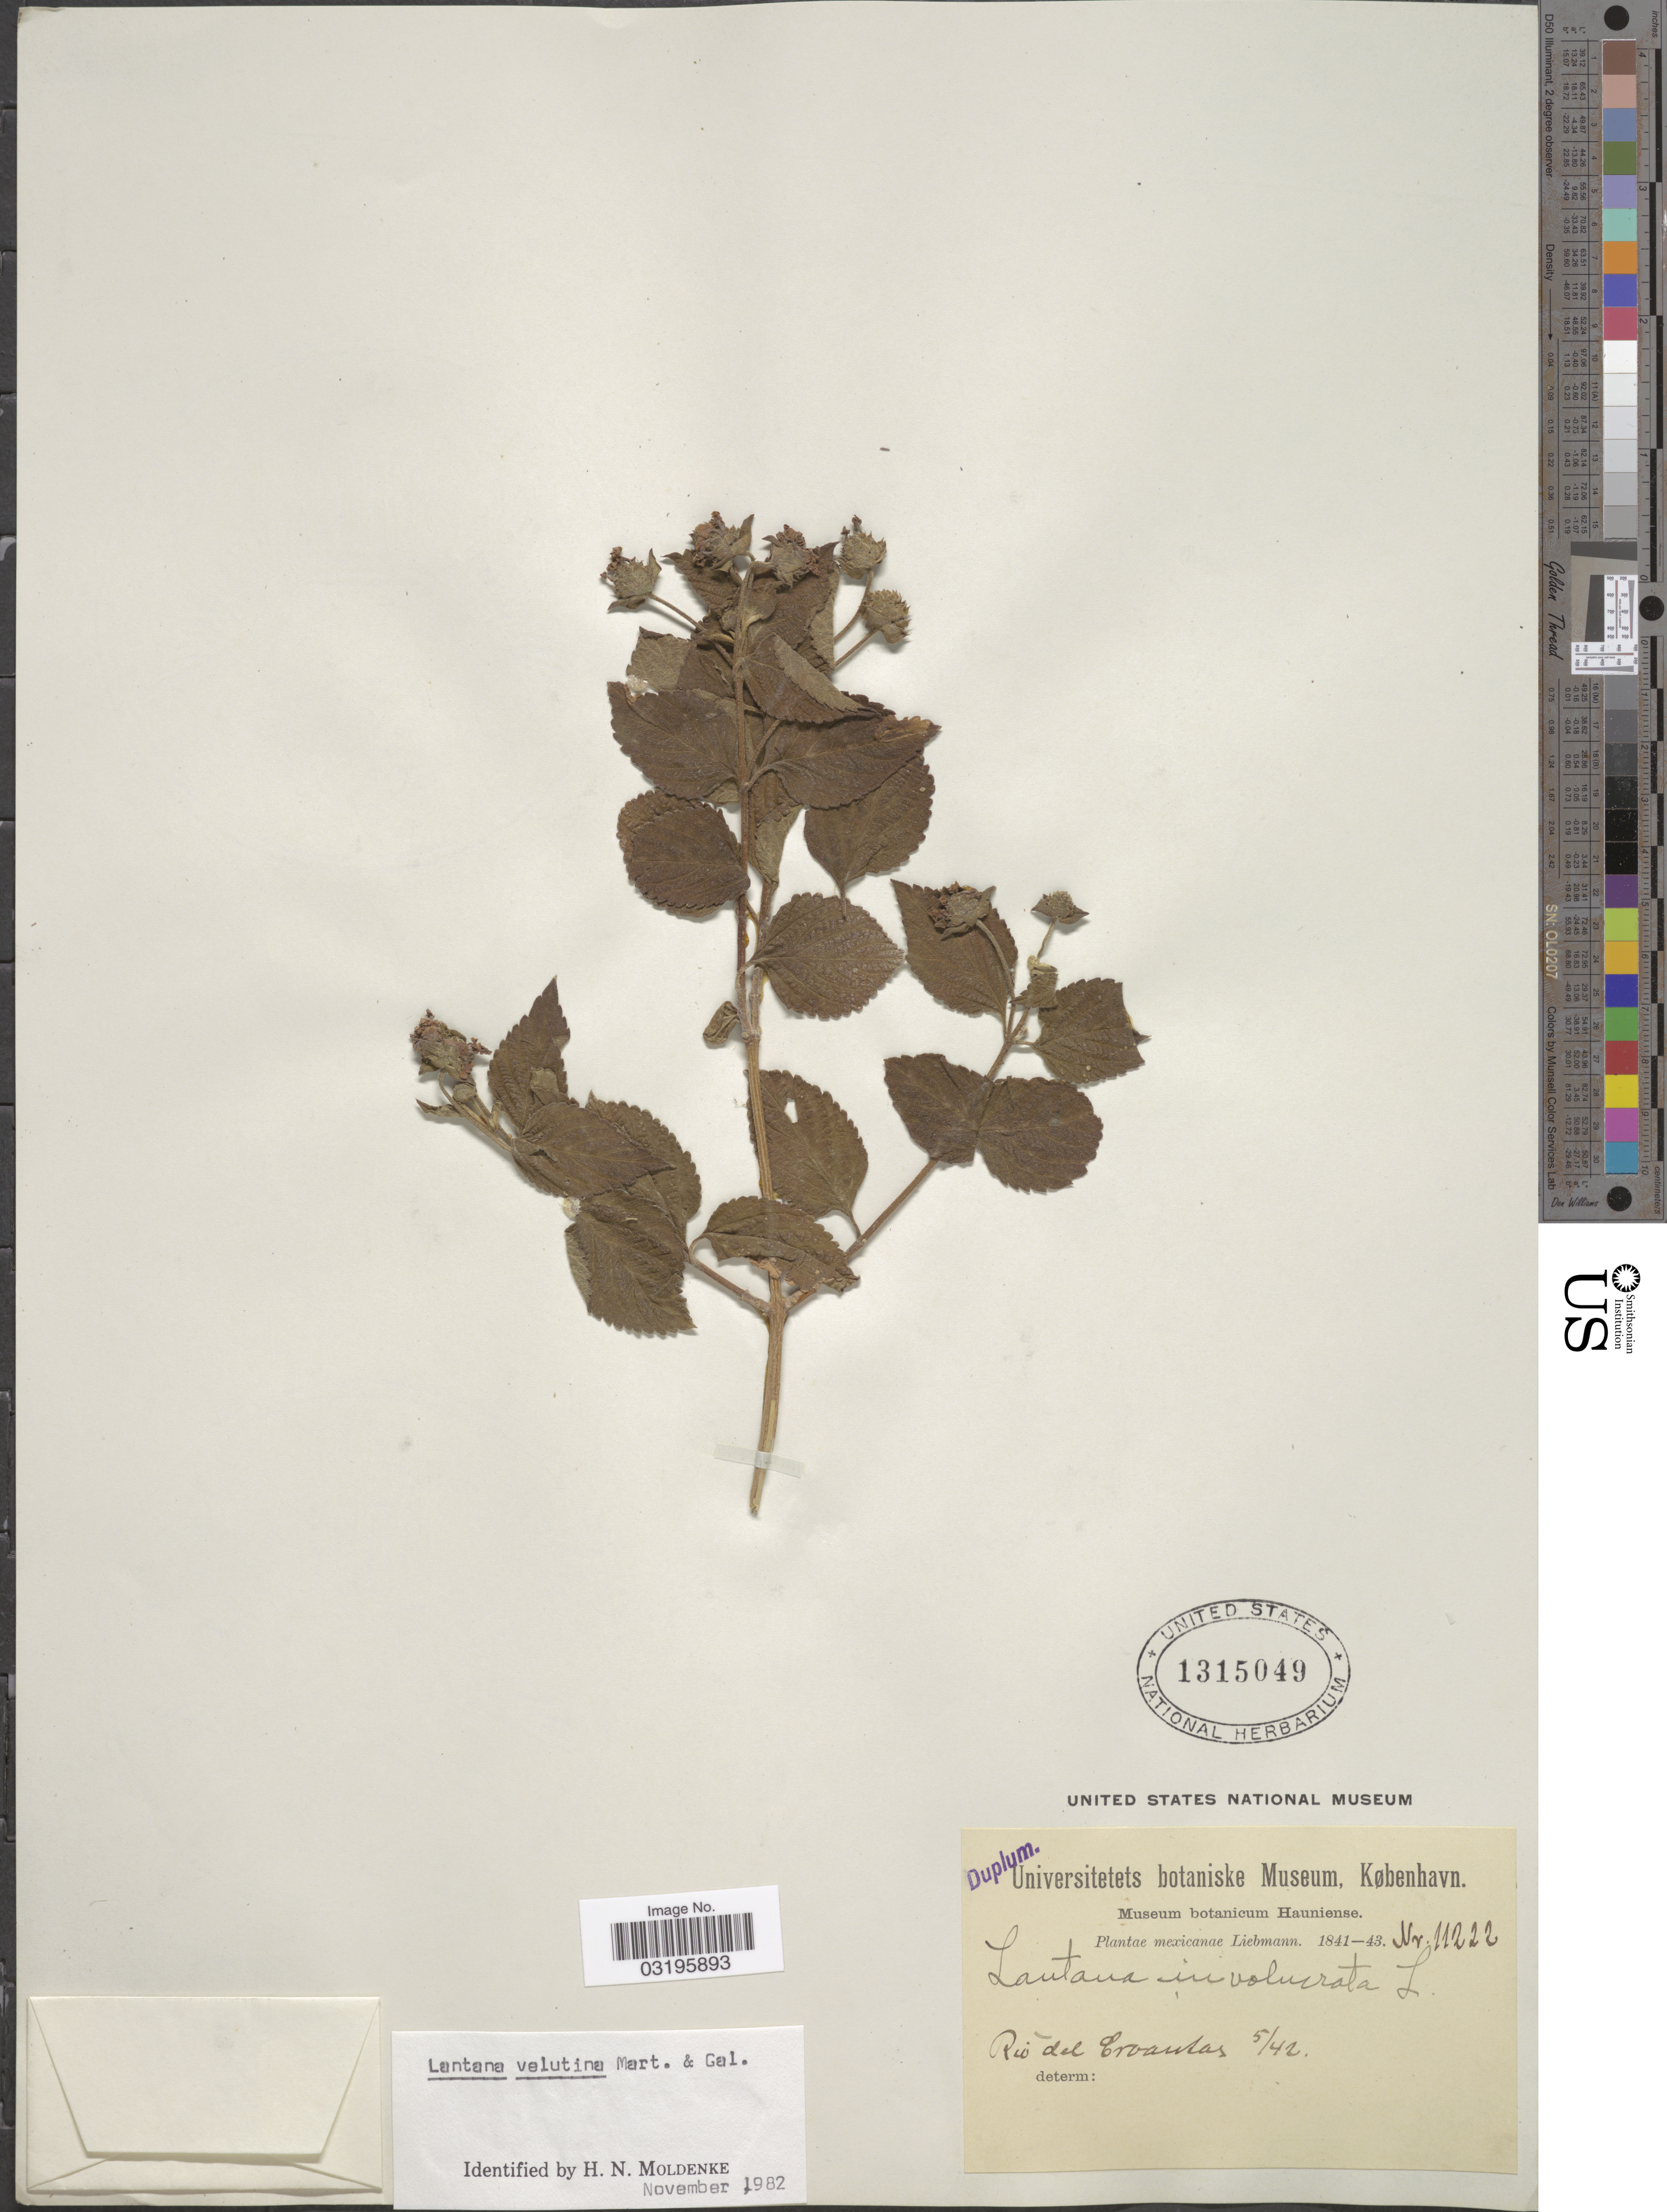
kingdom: Plantae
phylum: Tracheophyta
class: Magnoliopsida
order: Lamiales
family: Verbenaceae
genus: Lantana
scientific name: Lantana velutina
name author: M. Martens & Galeotti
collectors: Liebmann, --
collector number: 11222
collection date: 1842-05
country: Mexico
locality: Rio del Croantas. [interpreted]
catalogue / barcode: US 1315049